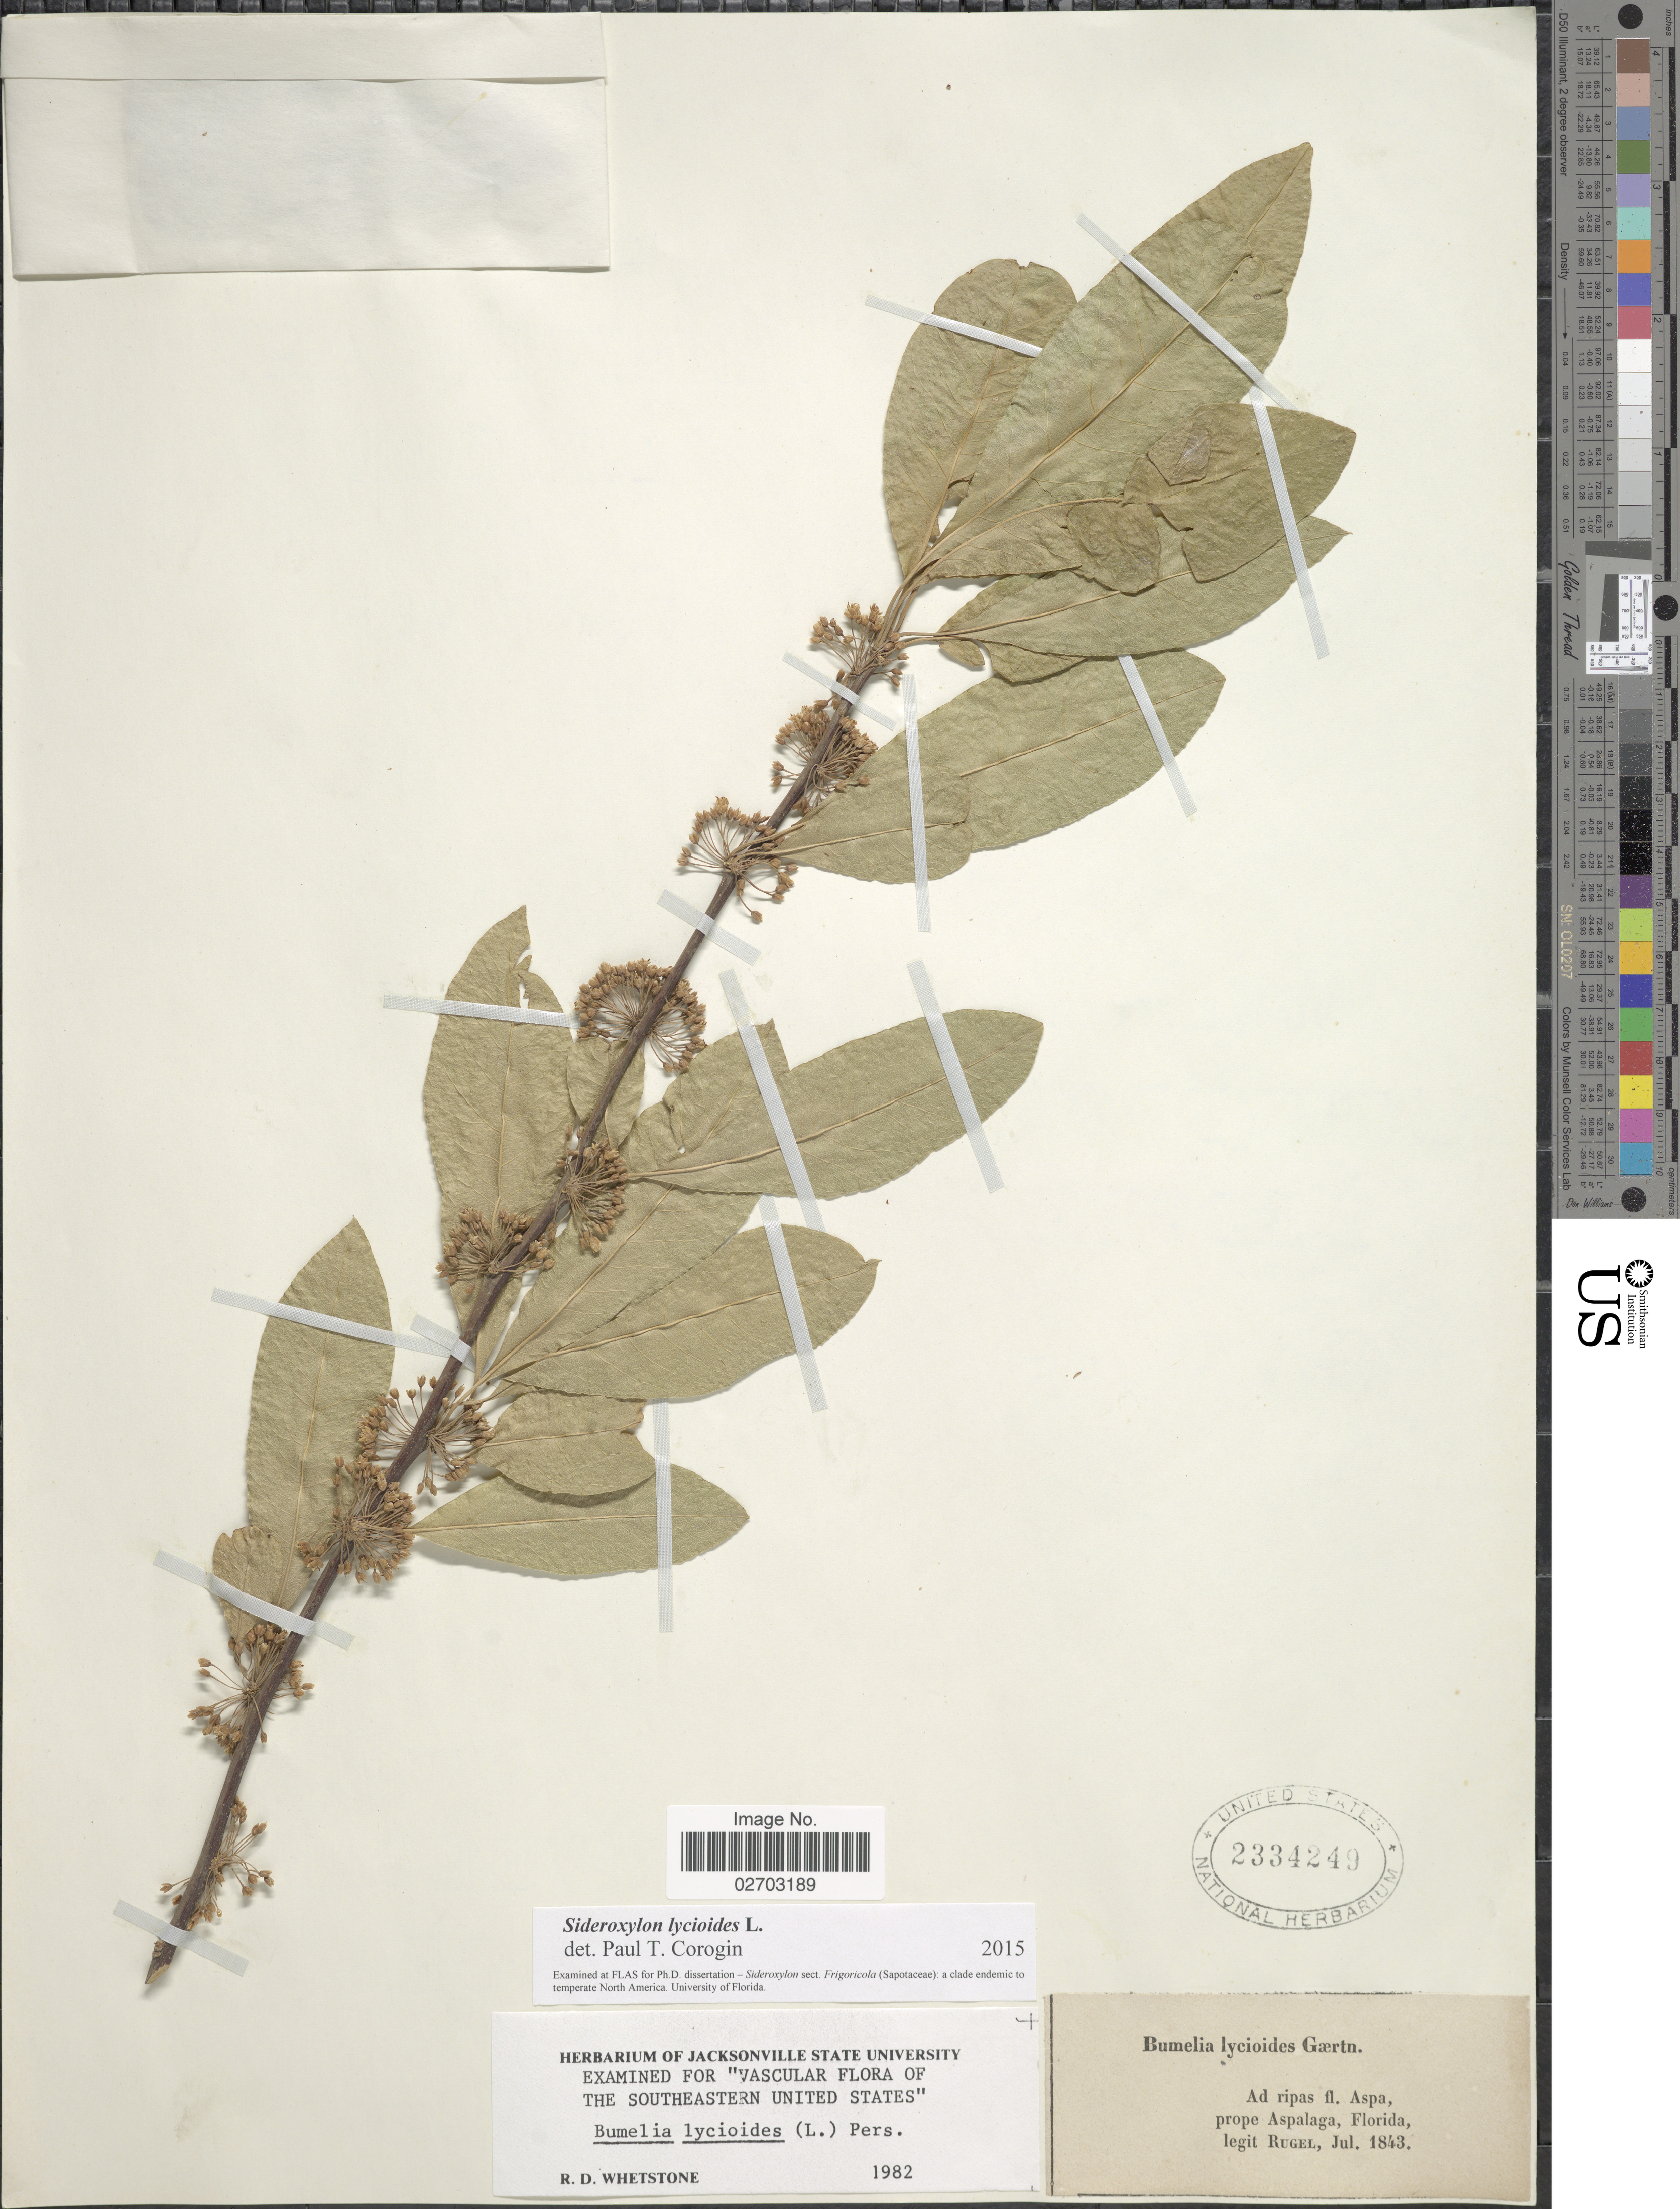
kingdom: Plantae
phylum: Tracheophyta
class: Magnoliopsida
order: Ericales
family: Sapotaceae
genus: Sideroxylon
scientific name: Sideroxylon lycioides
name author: L.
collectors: Rugel, --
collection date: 1843-07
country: United States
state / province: Florida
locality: Ad ripas fl. Aspa, prope Aspalaga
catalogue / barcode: US 2334249